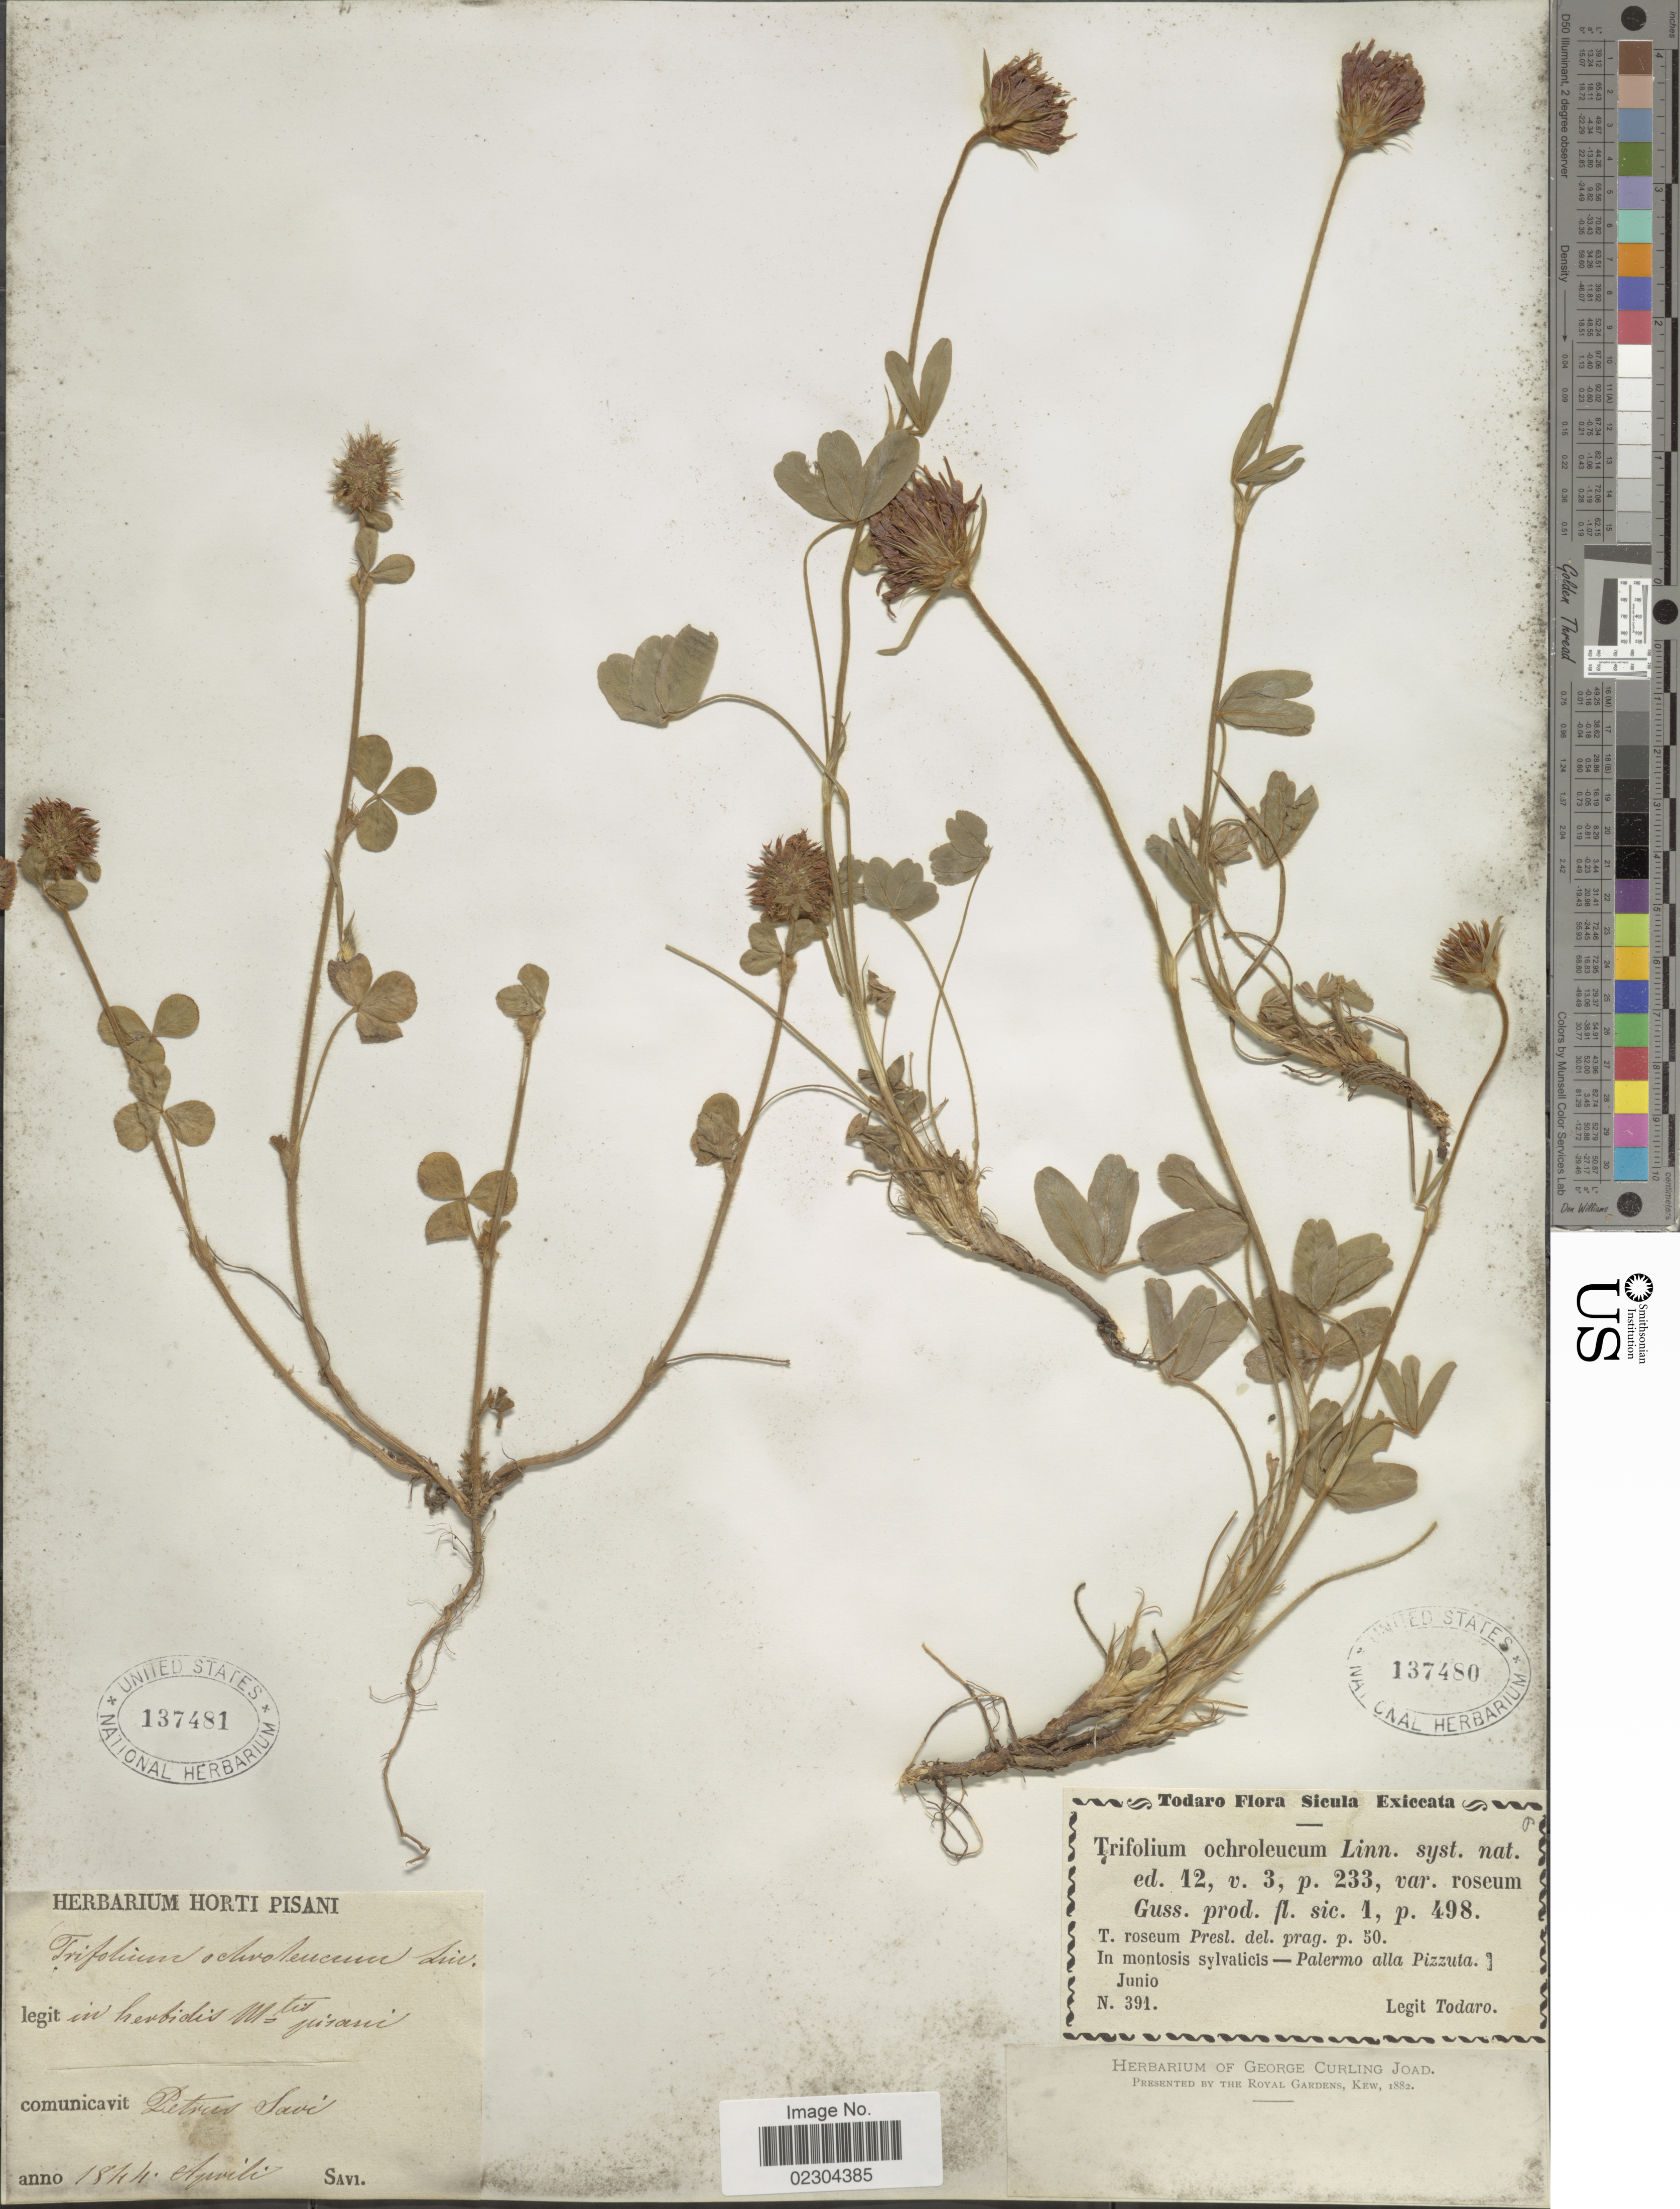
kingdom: Plantae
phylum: Tracheophyta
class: Magnoliopsida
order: Fabales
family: Fabaceae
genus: Trifolium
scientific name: Trifolium ochroleucon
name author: Huds.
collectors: G. Savi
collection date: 1844-04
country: Italy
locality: Mtes Pisani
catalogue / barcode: US 137481